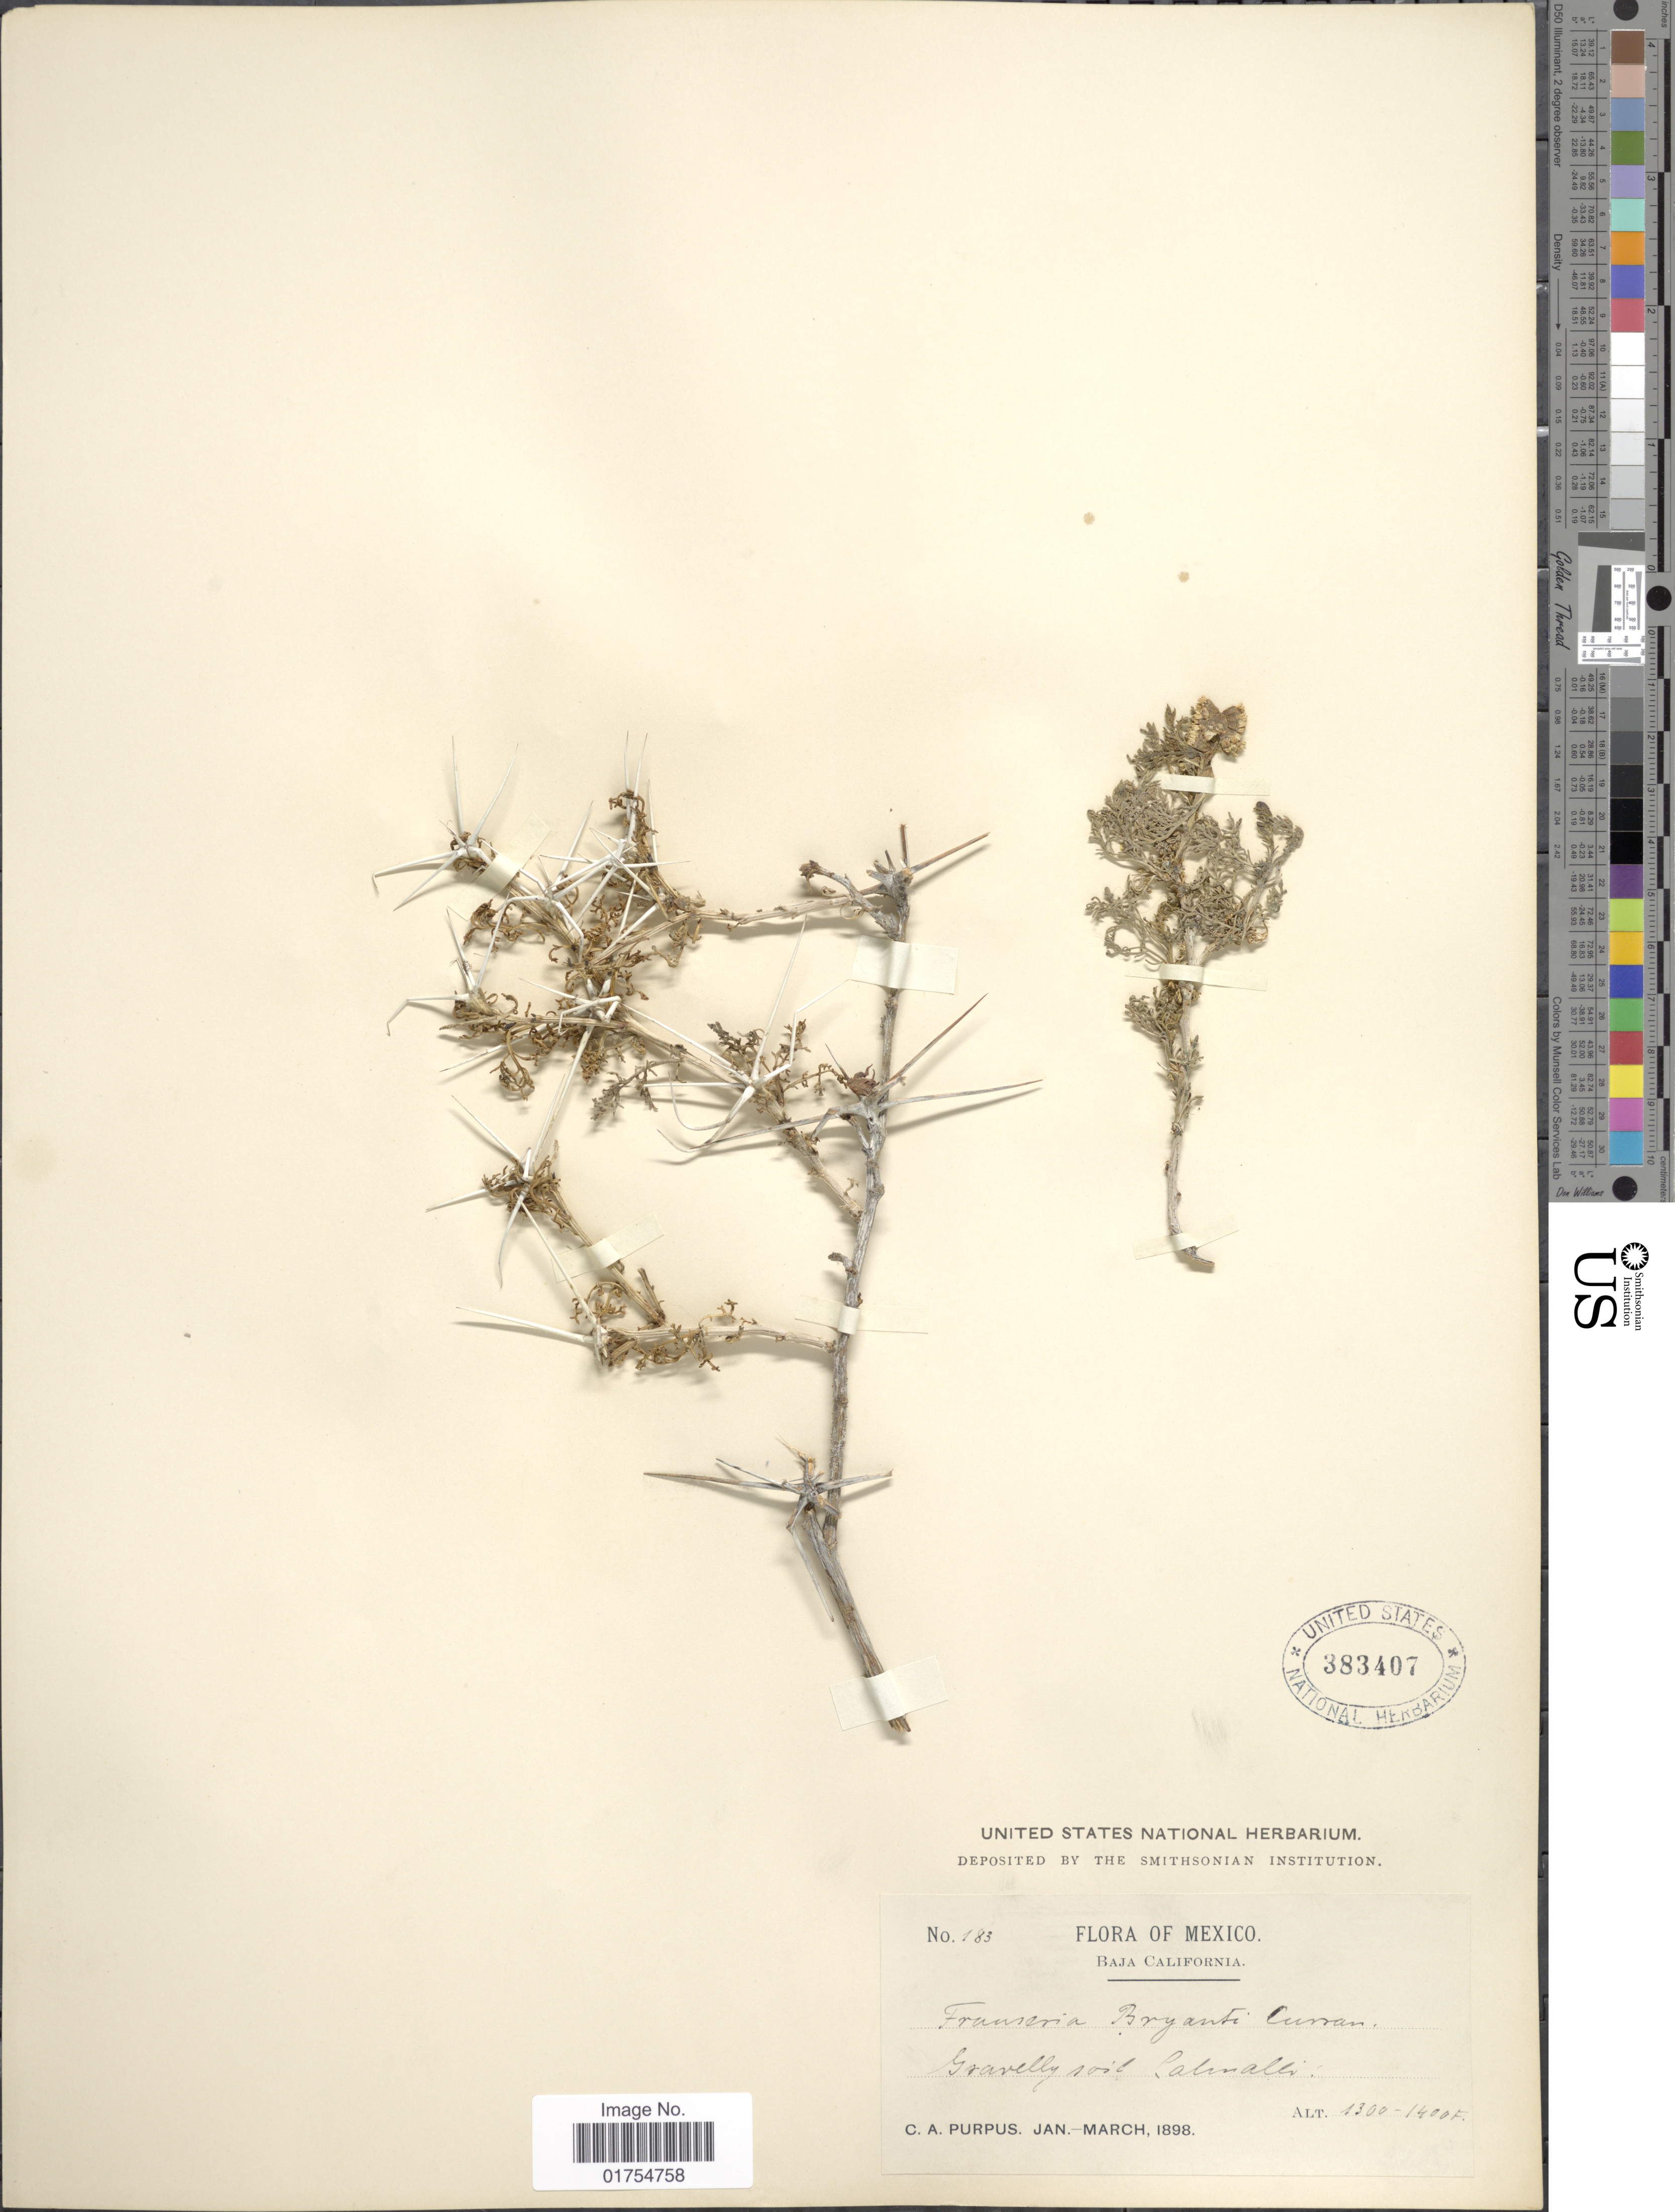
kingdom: Plantae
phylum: Tracheophyta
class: Magnoliopsida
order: Asterales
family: Asteraceae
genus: Franseria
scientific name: Franseria bryantii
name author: Curran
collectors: C. A. Purpus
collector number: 183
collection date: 1898-01/1898-03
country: Mexico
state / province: Baja California Norte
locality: Calmalli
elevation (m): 396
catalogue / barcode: US 383407